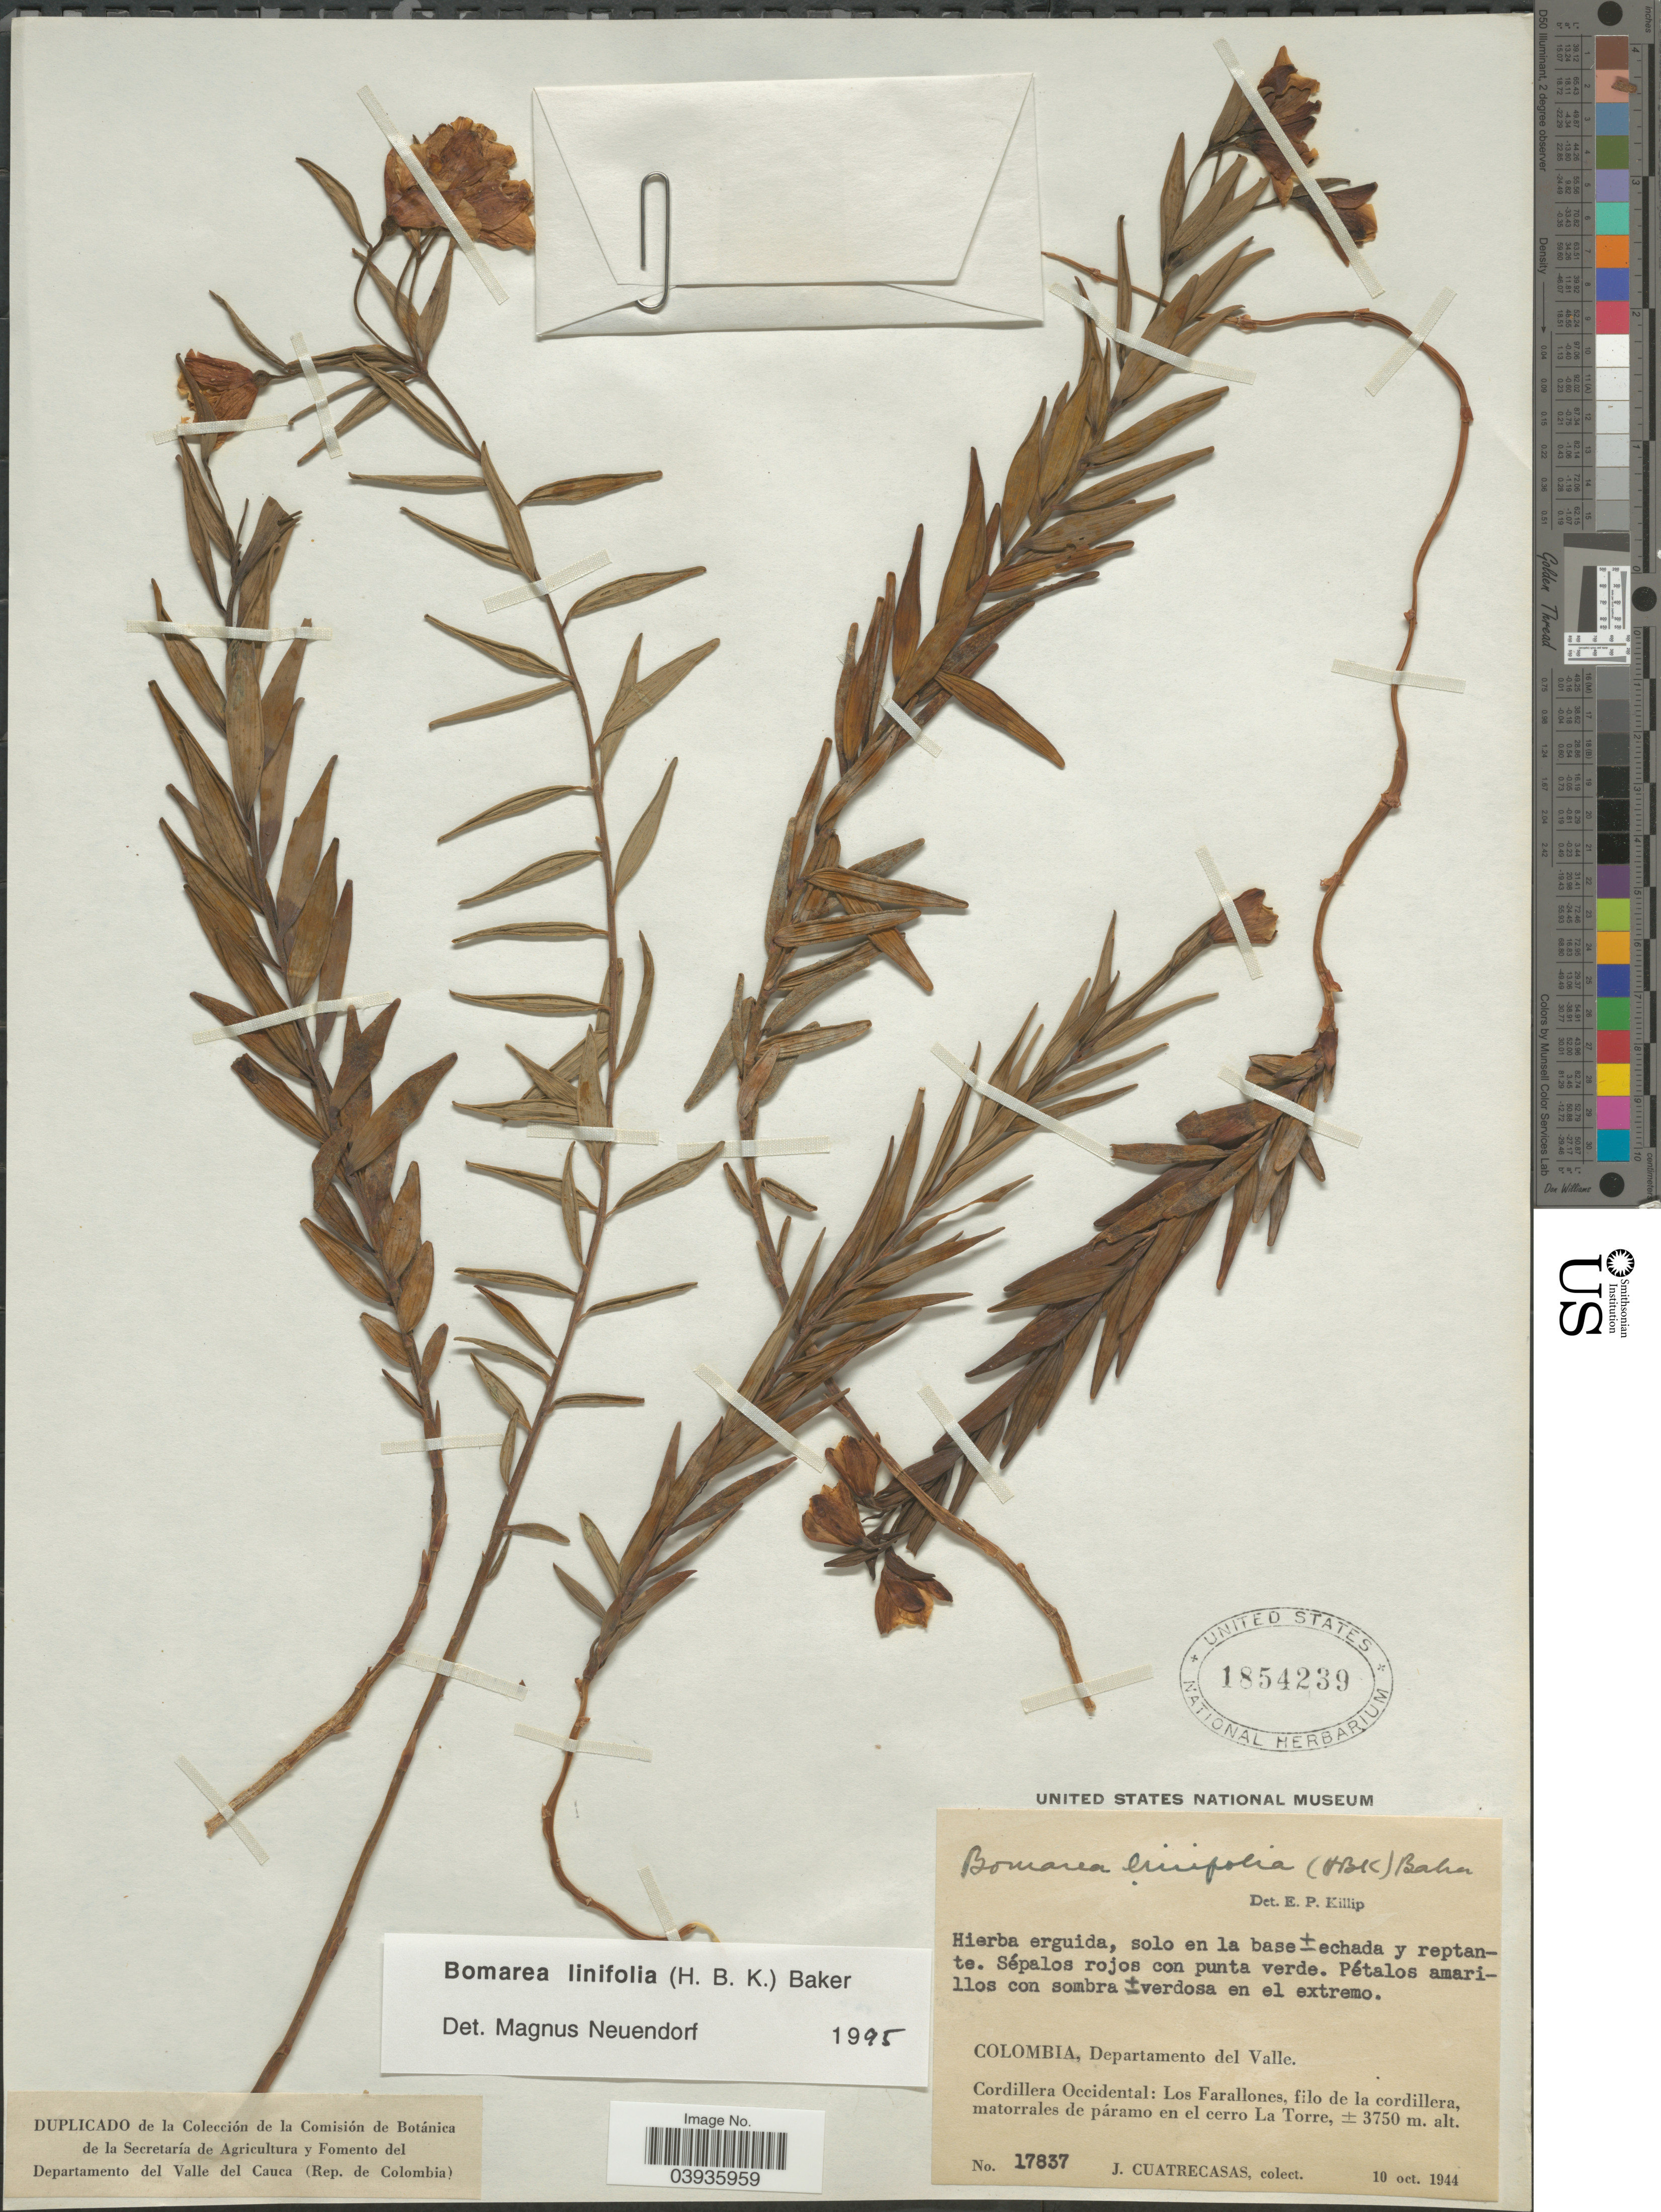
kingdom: Plantae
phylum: Tracheophyta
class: Liliopsida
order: Liliales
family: Alstroemeriaceae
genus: Bomarea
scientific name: Bomarea linifolia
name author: (Kunth) Baker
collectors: J. Cuatrecasas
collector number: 17837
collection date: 1944-10-10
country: Colombia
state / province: Valle del Cauca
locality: Departamento del Valle. Cordillera Occidental: Los Farallones, filo de la cordillera, matorrales de páramo en el cerro La Torre.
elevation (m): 3750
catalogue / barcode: US 1854239